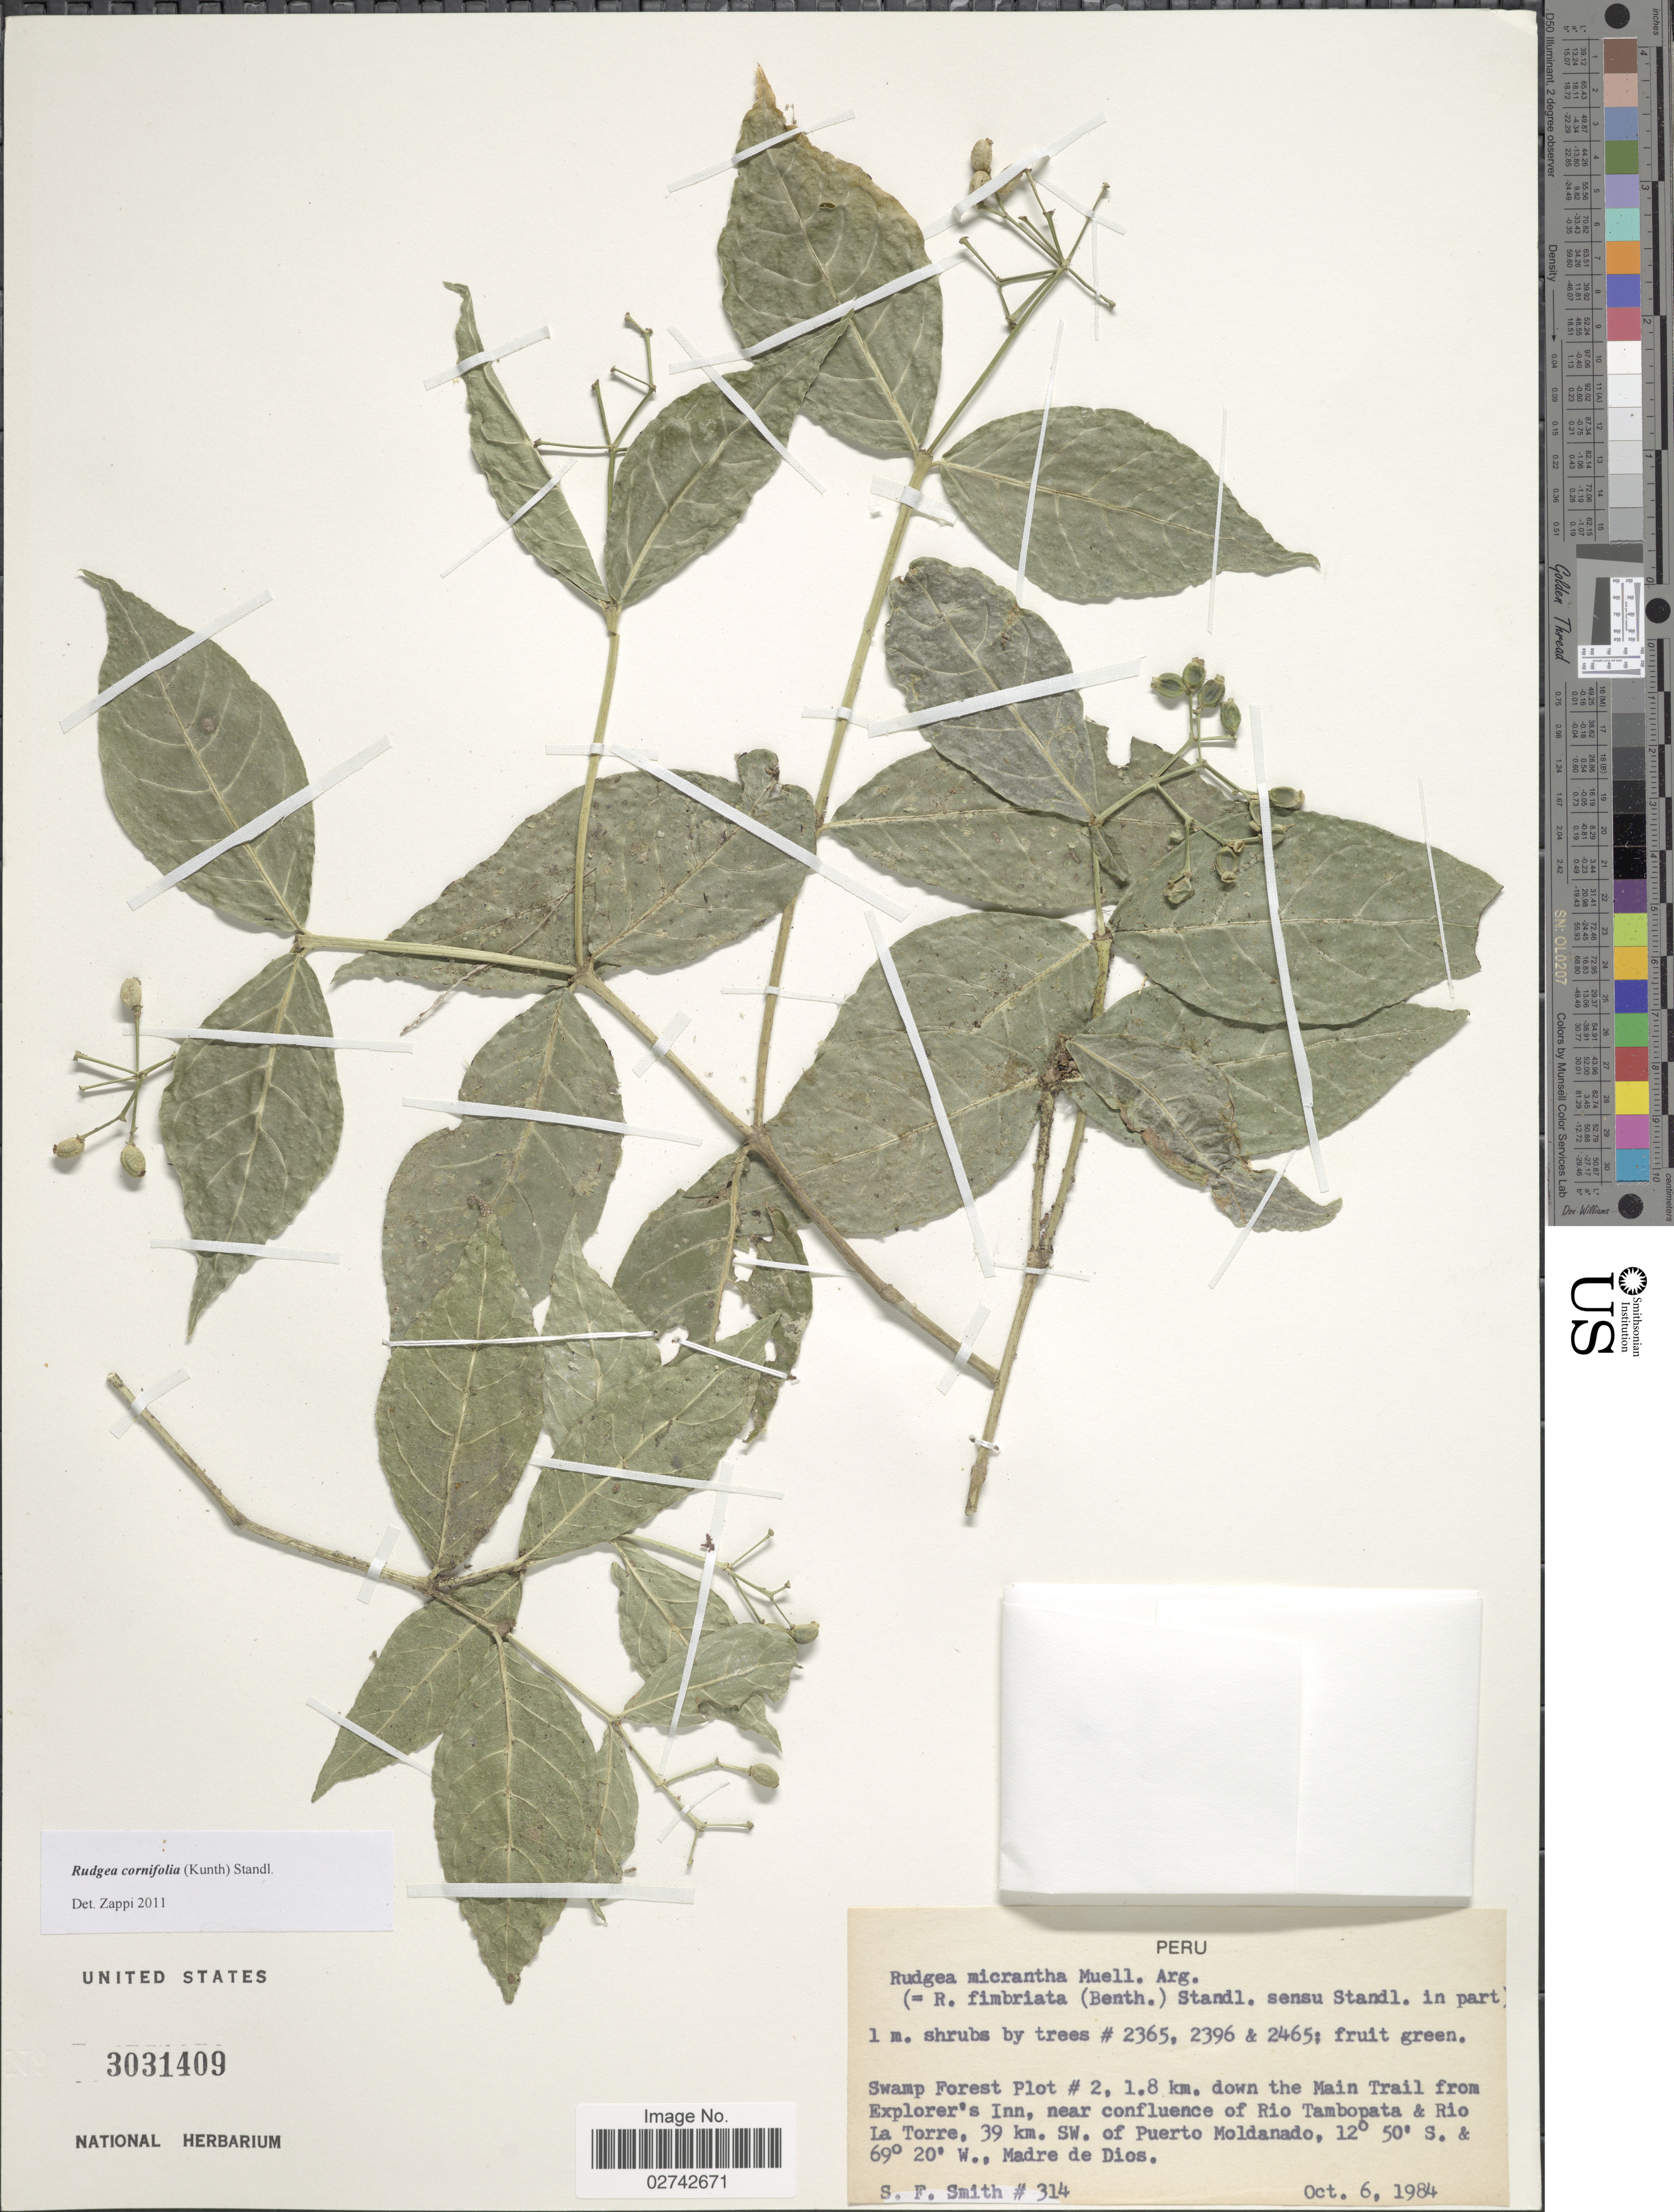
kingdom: Plantae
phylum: Tracheophyta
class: Magnoliopsida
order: Gentianales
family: Rubiaceae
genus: Rudgea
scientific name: Rudgea cornifolia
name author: (Kunth) Standl.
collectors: S.F. Smith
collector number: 314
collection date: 1984-10-06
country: Peru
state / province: Madre de Dios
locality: Swamp Forest Plot #2, 1.8 km down the Main Trail from Exlorer's Inn, near confluence of Rio Tambopata & Rio La Torre, 39 km SW of Puerto Moldanado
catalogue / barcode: US 3031409